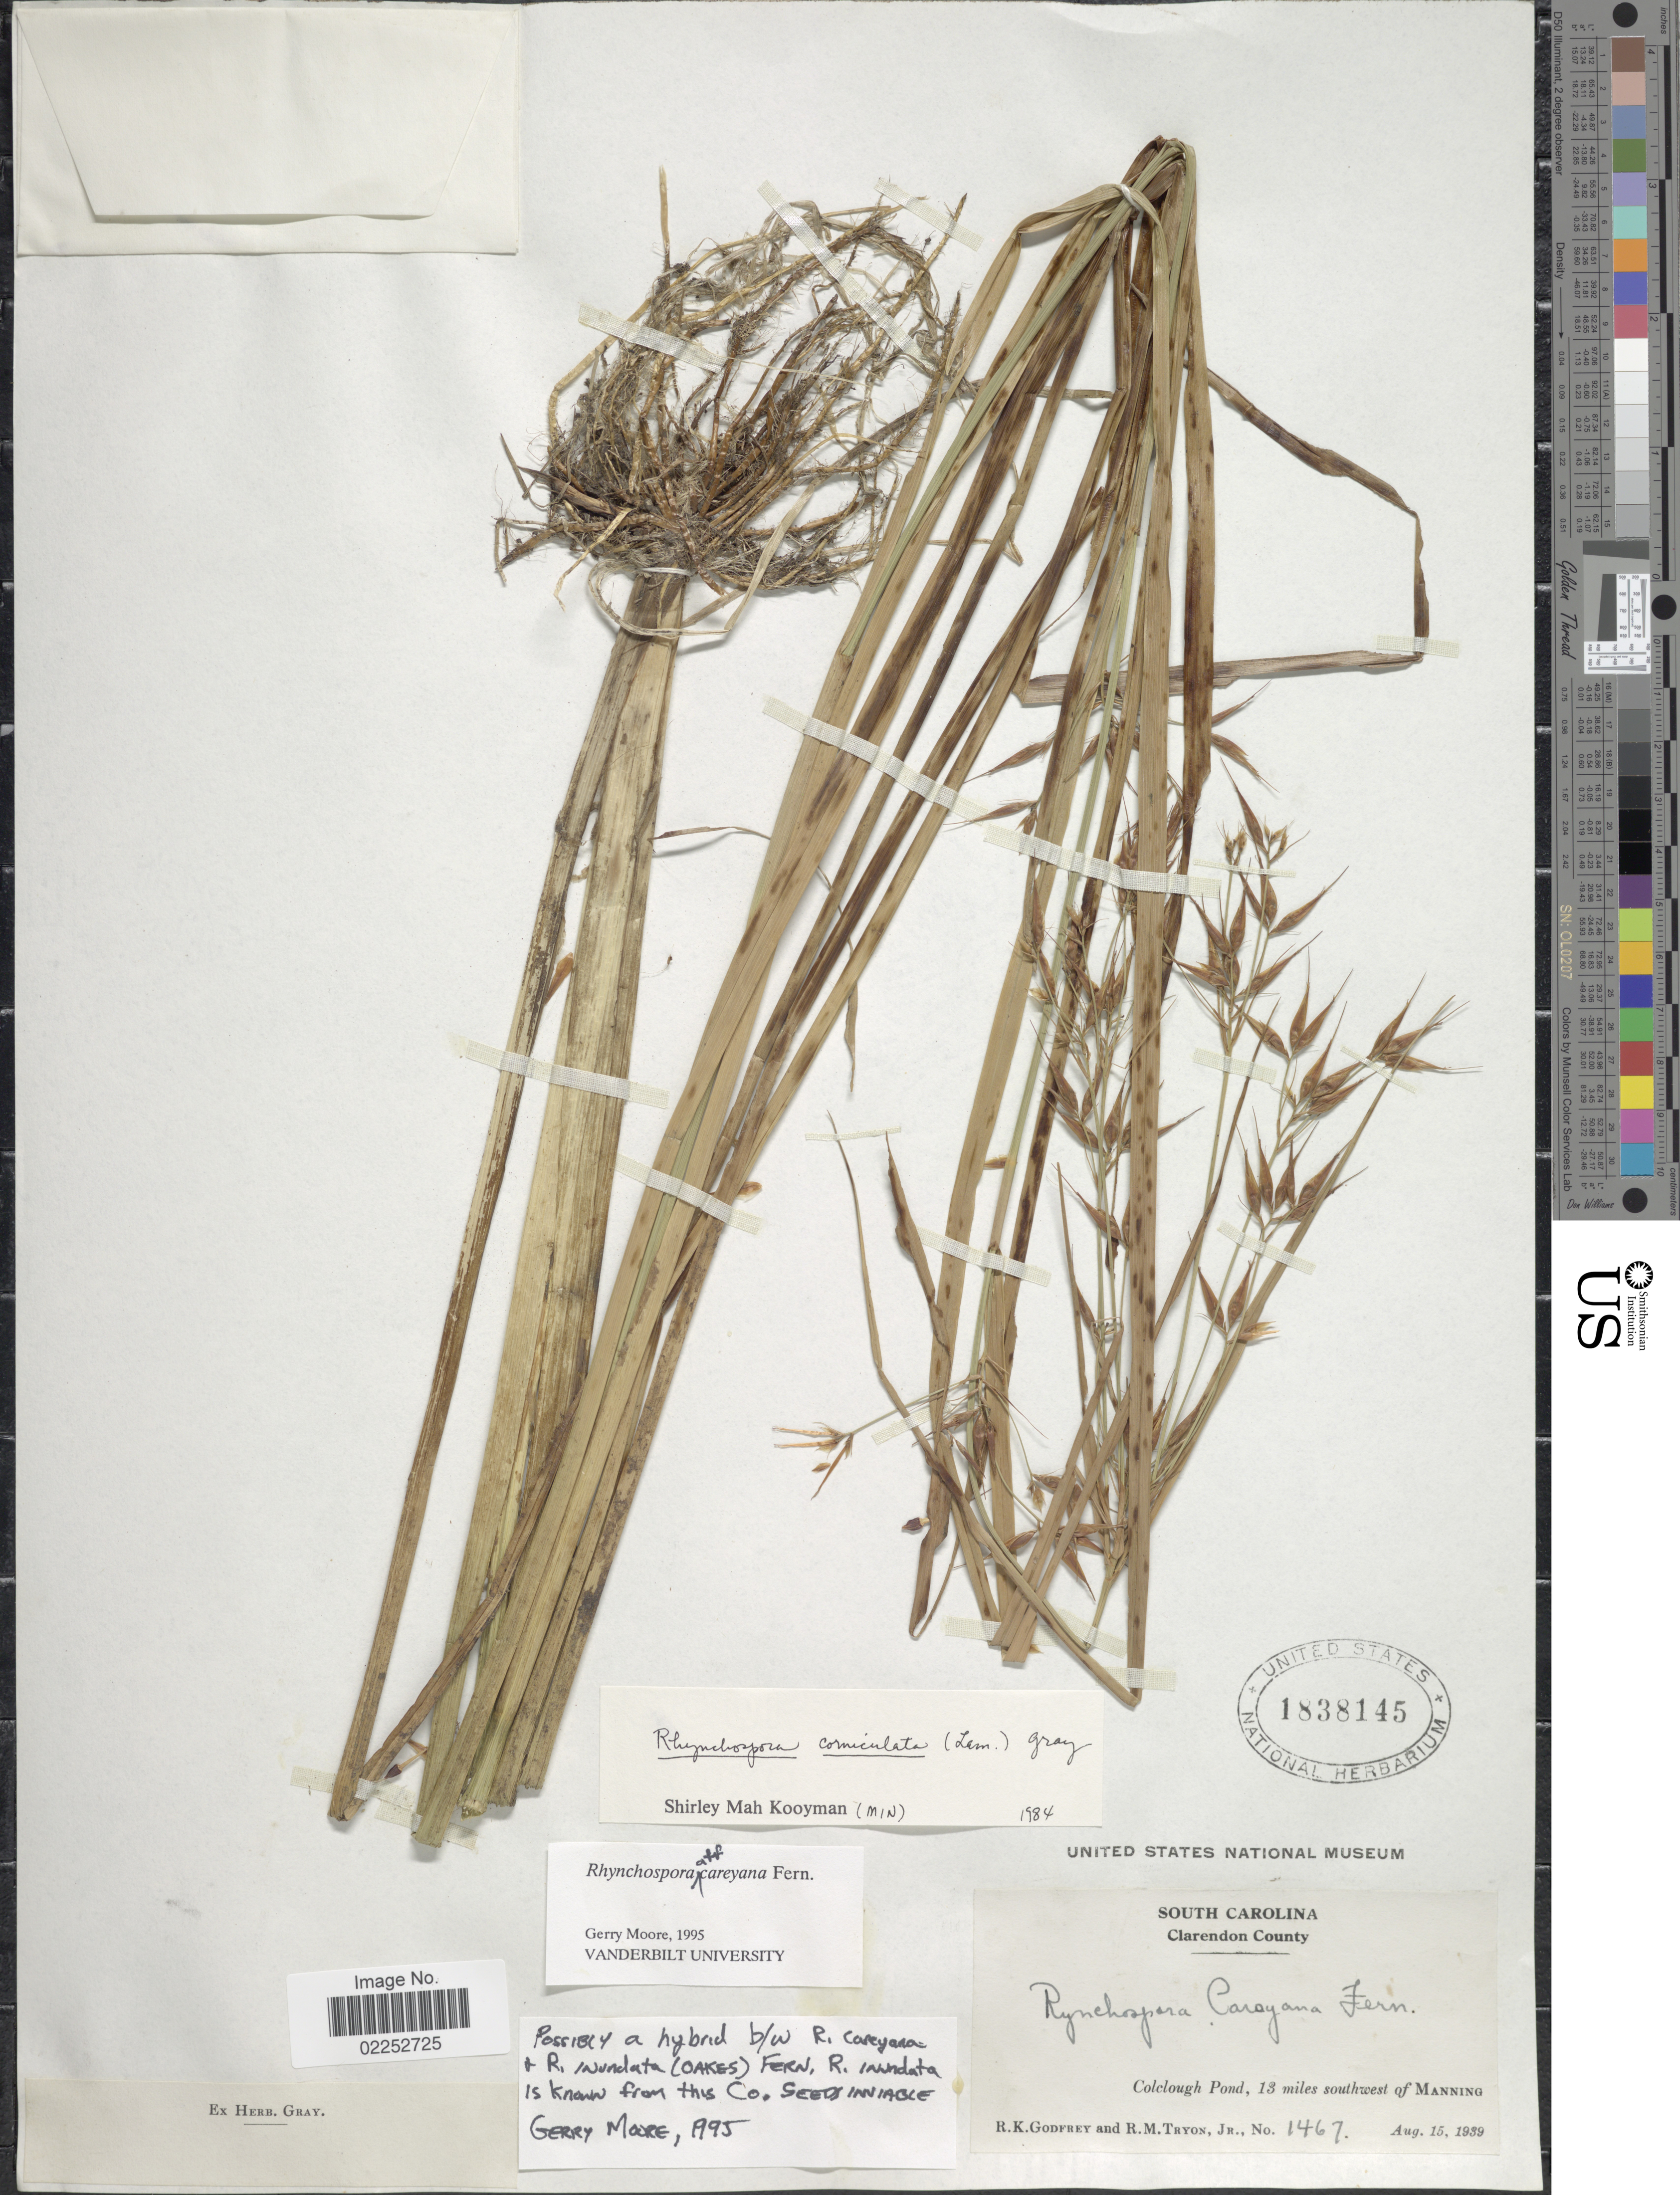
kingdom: Plantae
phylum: Tracheophyta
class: Liliopsida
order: Poales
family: Cyperaceae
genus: Rhynchospora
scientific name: Rhynchospora careyana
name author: Fernald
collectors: R. K. Godfrey & R. M. Tryon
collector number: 1467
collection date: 1939-08-15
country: United States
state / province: South Carolina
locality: Clarendon County. Colclough Pond, 13 miles southwest of Manning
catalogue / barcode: US 1838145